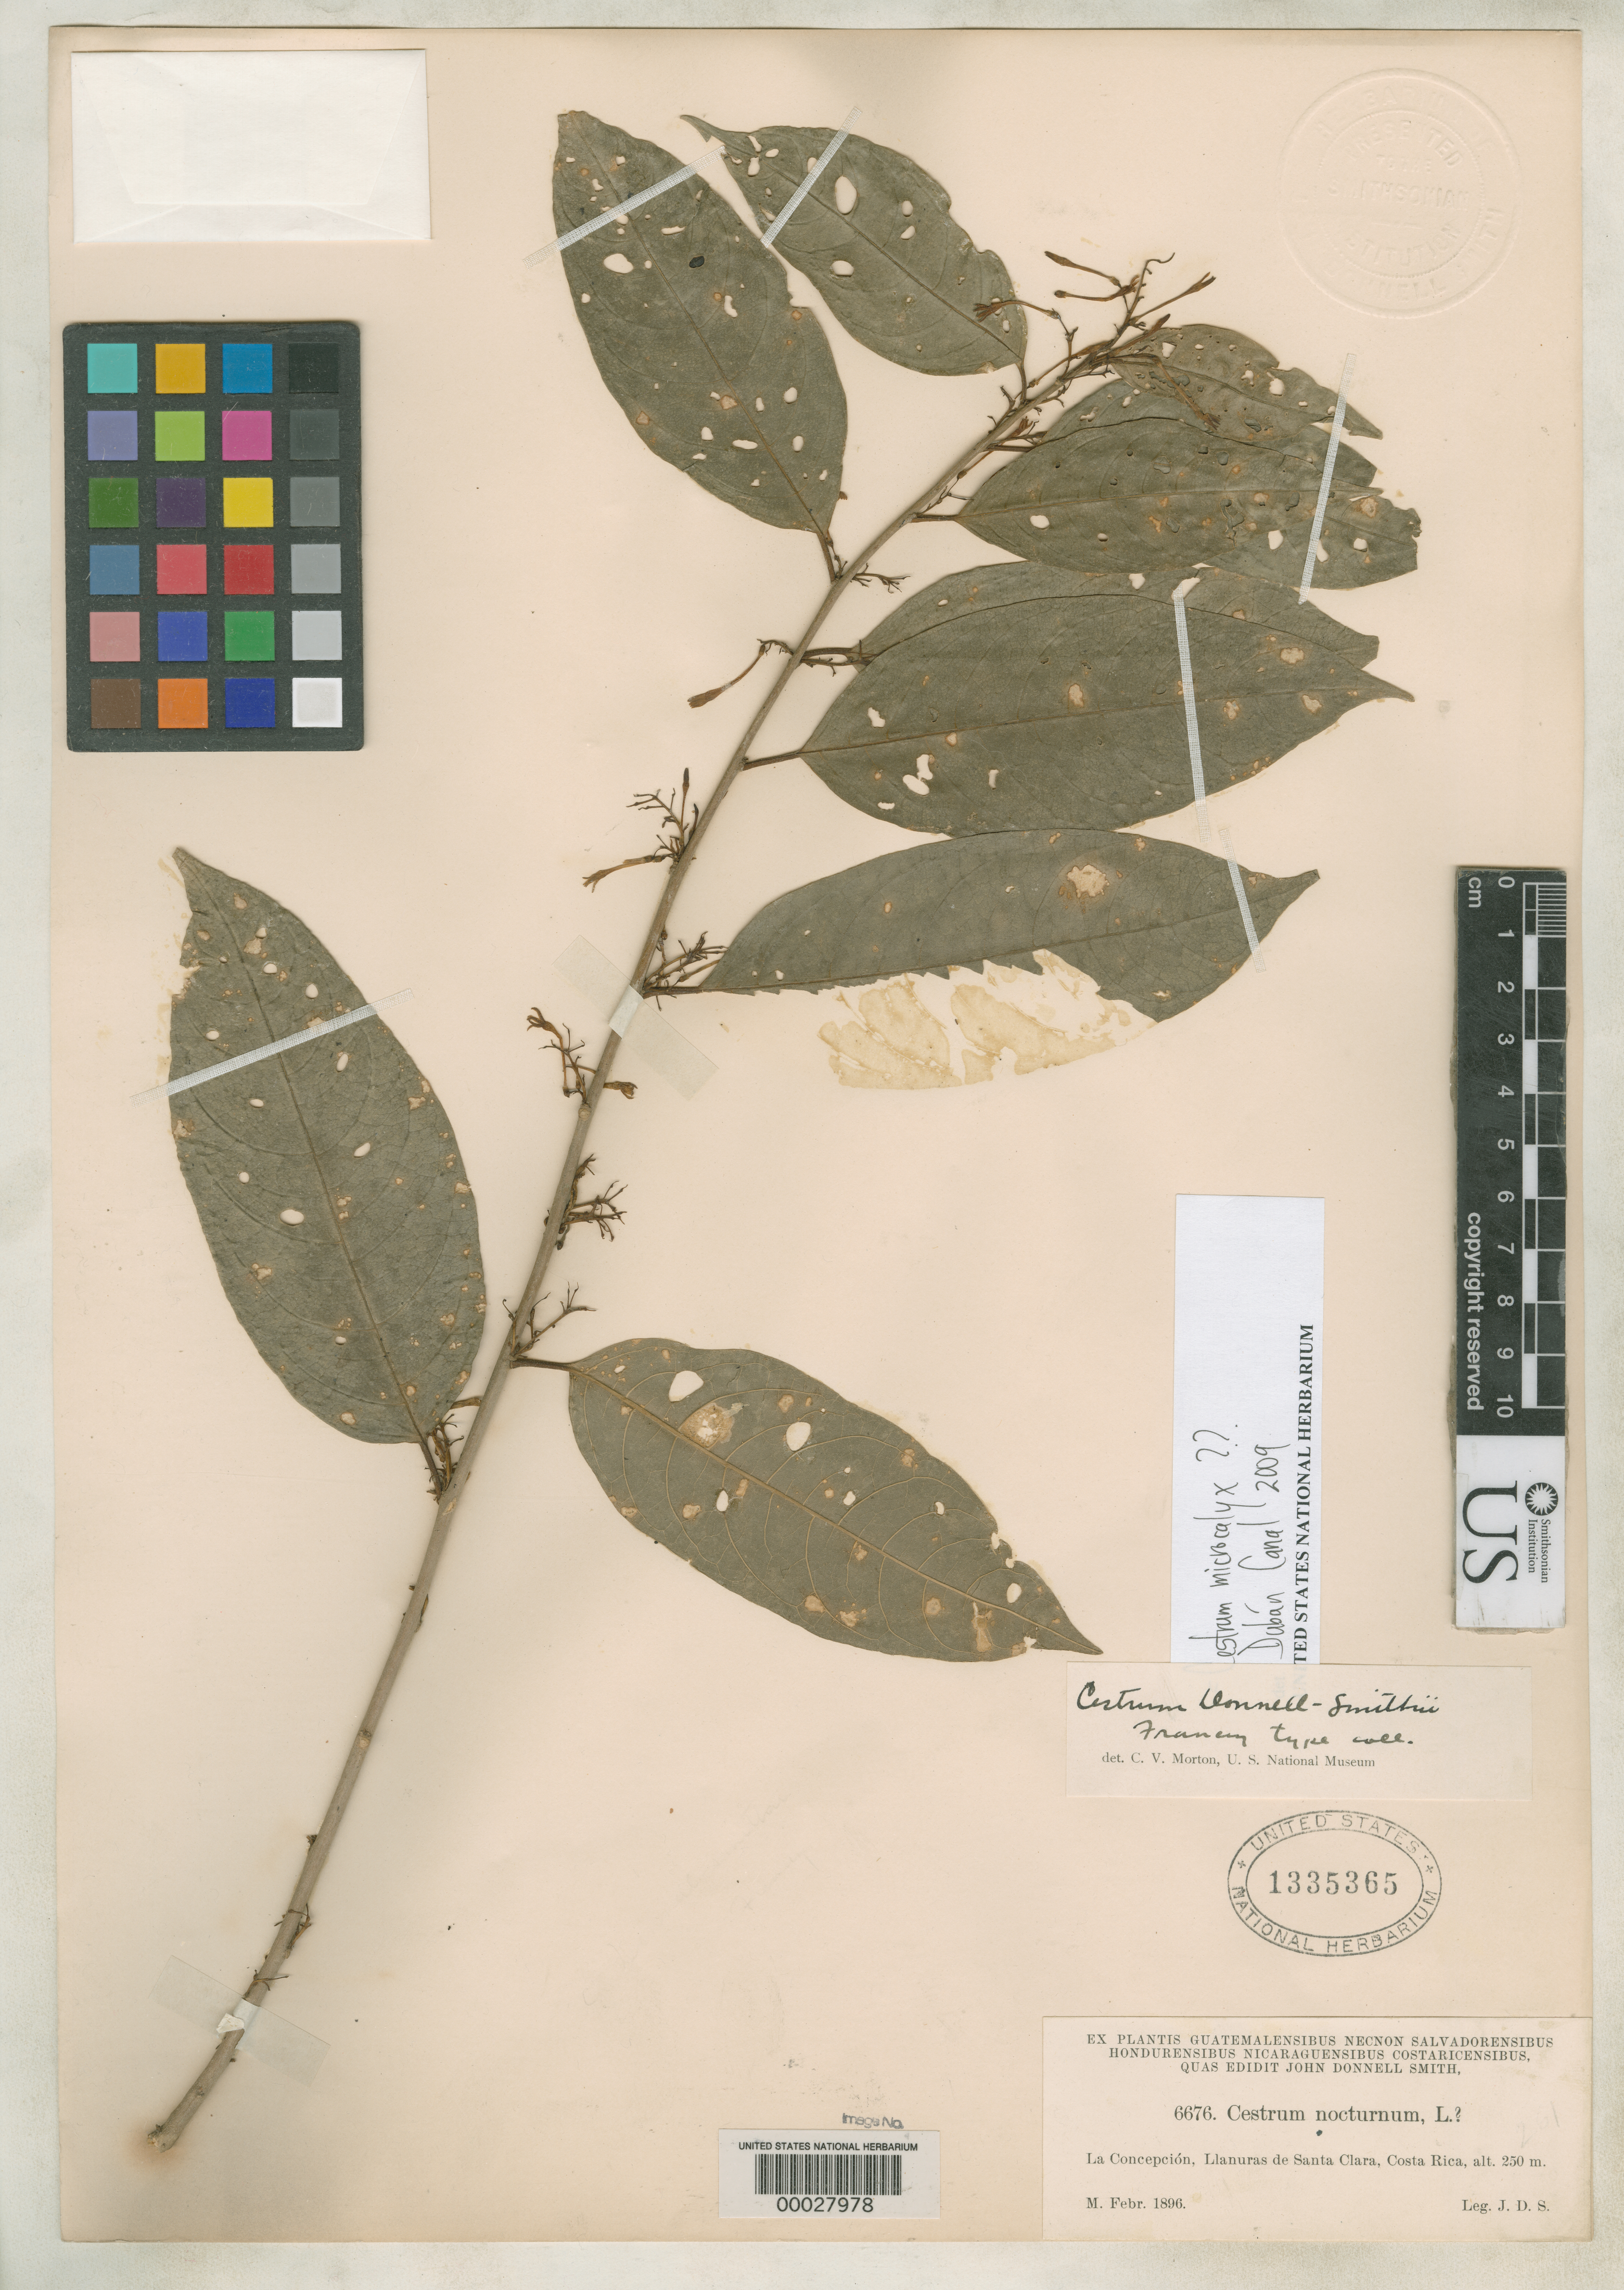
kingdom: Plantae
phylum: Tracheophyta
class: Magnoliopsida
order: Solanales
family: Solanaceae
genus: Cestrum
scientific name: Cestrum donnell-smithii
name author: Francey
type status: Type Collection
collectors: J. Donnell Smith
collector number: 6676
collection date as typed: Feb 1896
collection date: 1896-02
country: Costa Rica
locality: La Concepcion, Llanuras de Santa Clara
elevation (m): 250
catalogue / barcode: US 1335365